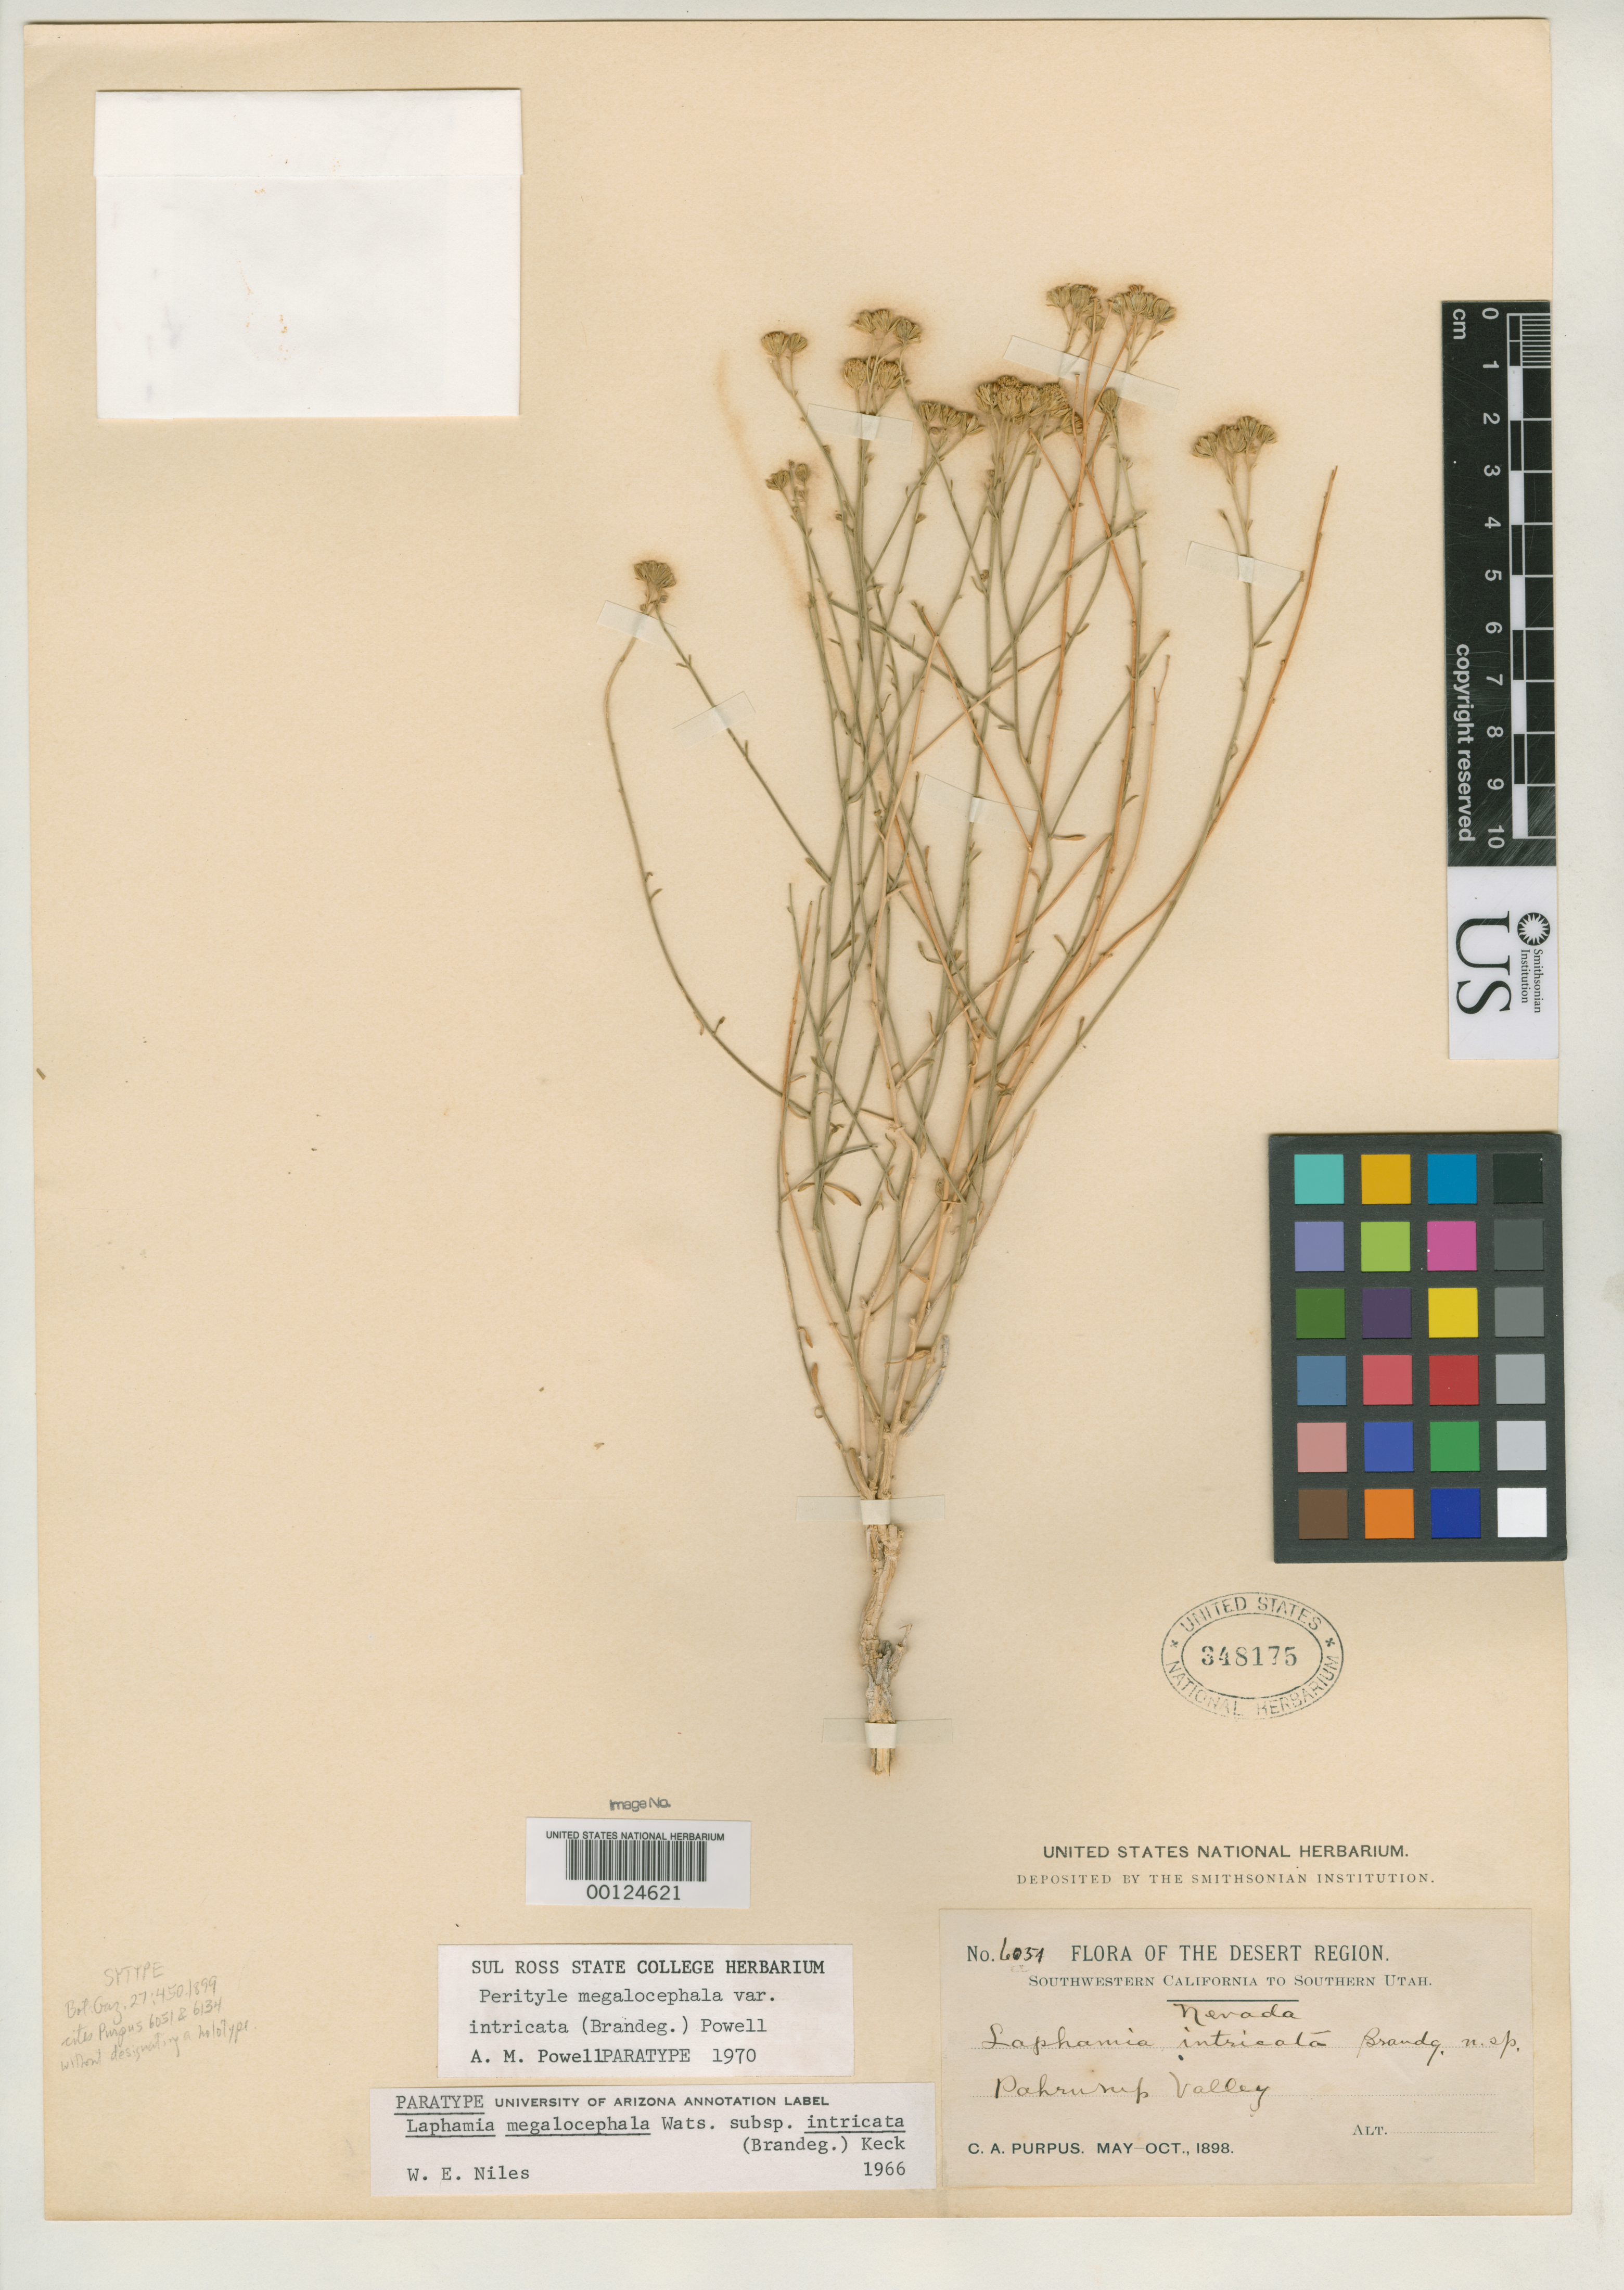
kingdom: Plantae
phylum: Tracheophyta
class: Magnoliopsida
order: Asterales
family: Asteraceae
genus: Laphamia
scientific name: Laphamia intricata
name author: Brandegee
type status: Syntype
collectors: C. A. Purpus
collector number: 6051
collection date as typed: May 1898 to -- Oct 1898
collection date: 1898-05/1898-10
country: United States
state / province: Nevada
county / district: Clark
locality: Pahrump and Sheep Mt.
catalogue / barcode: US 348175